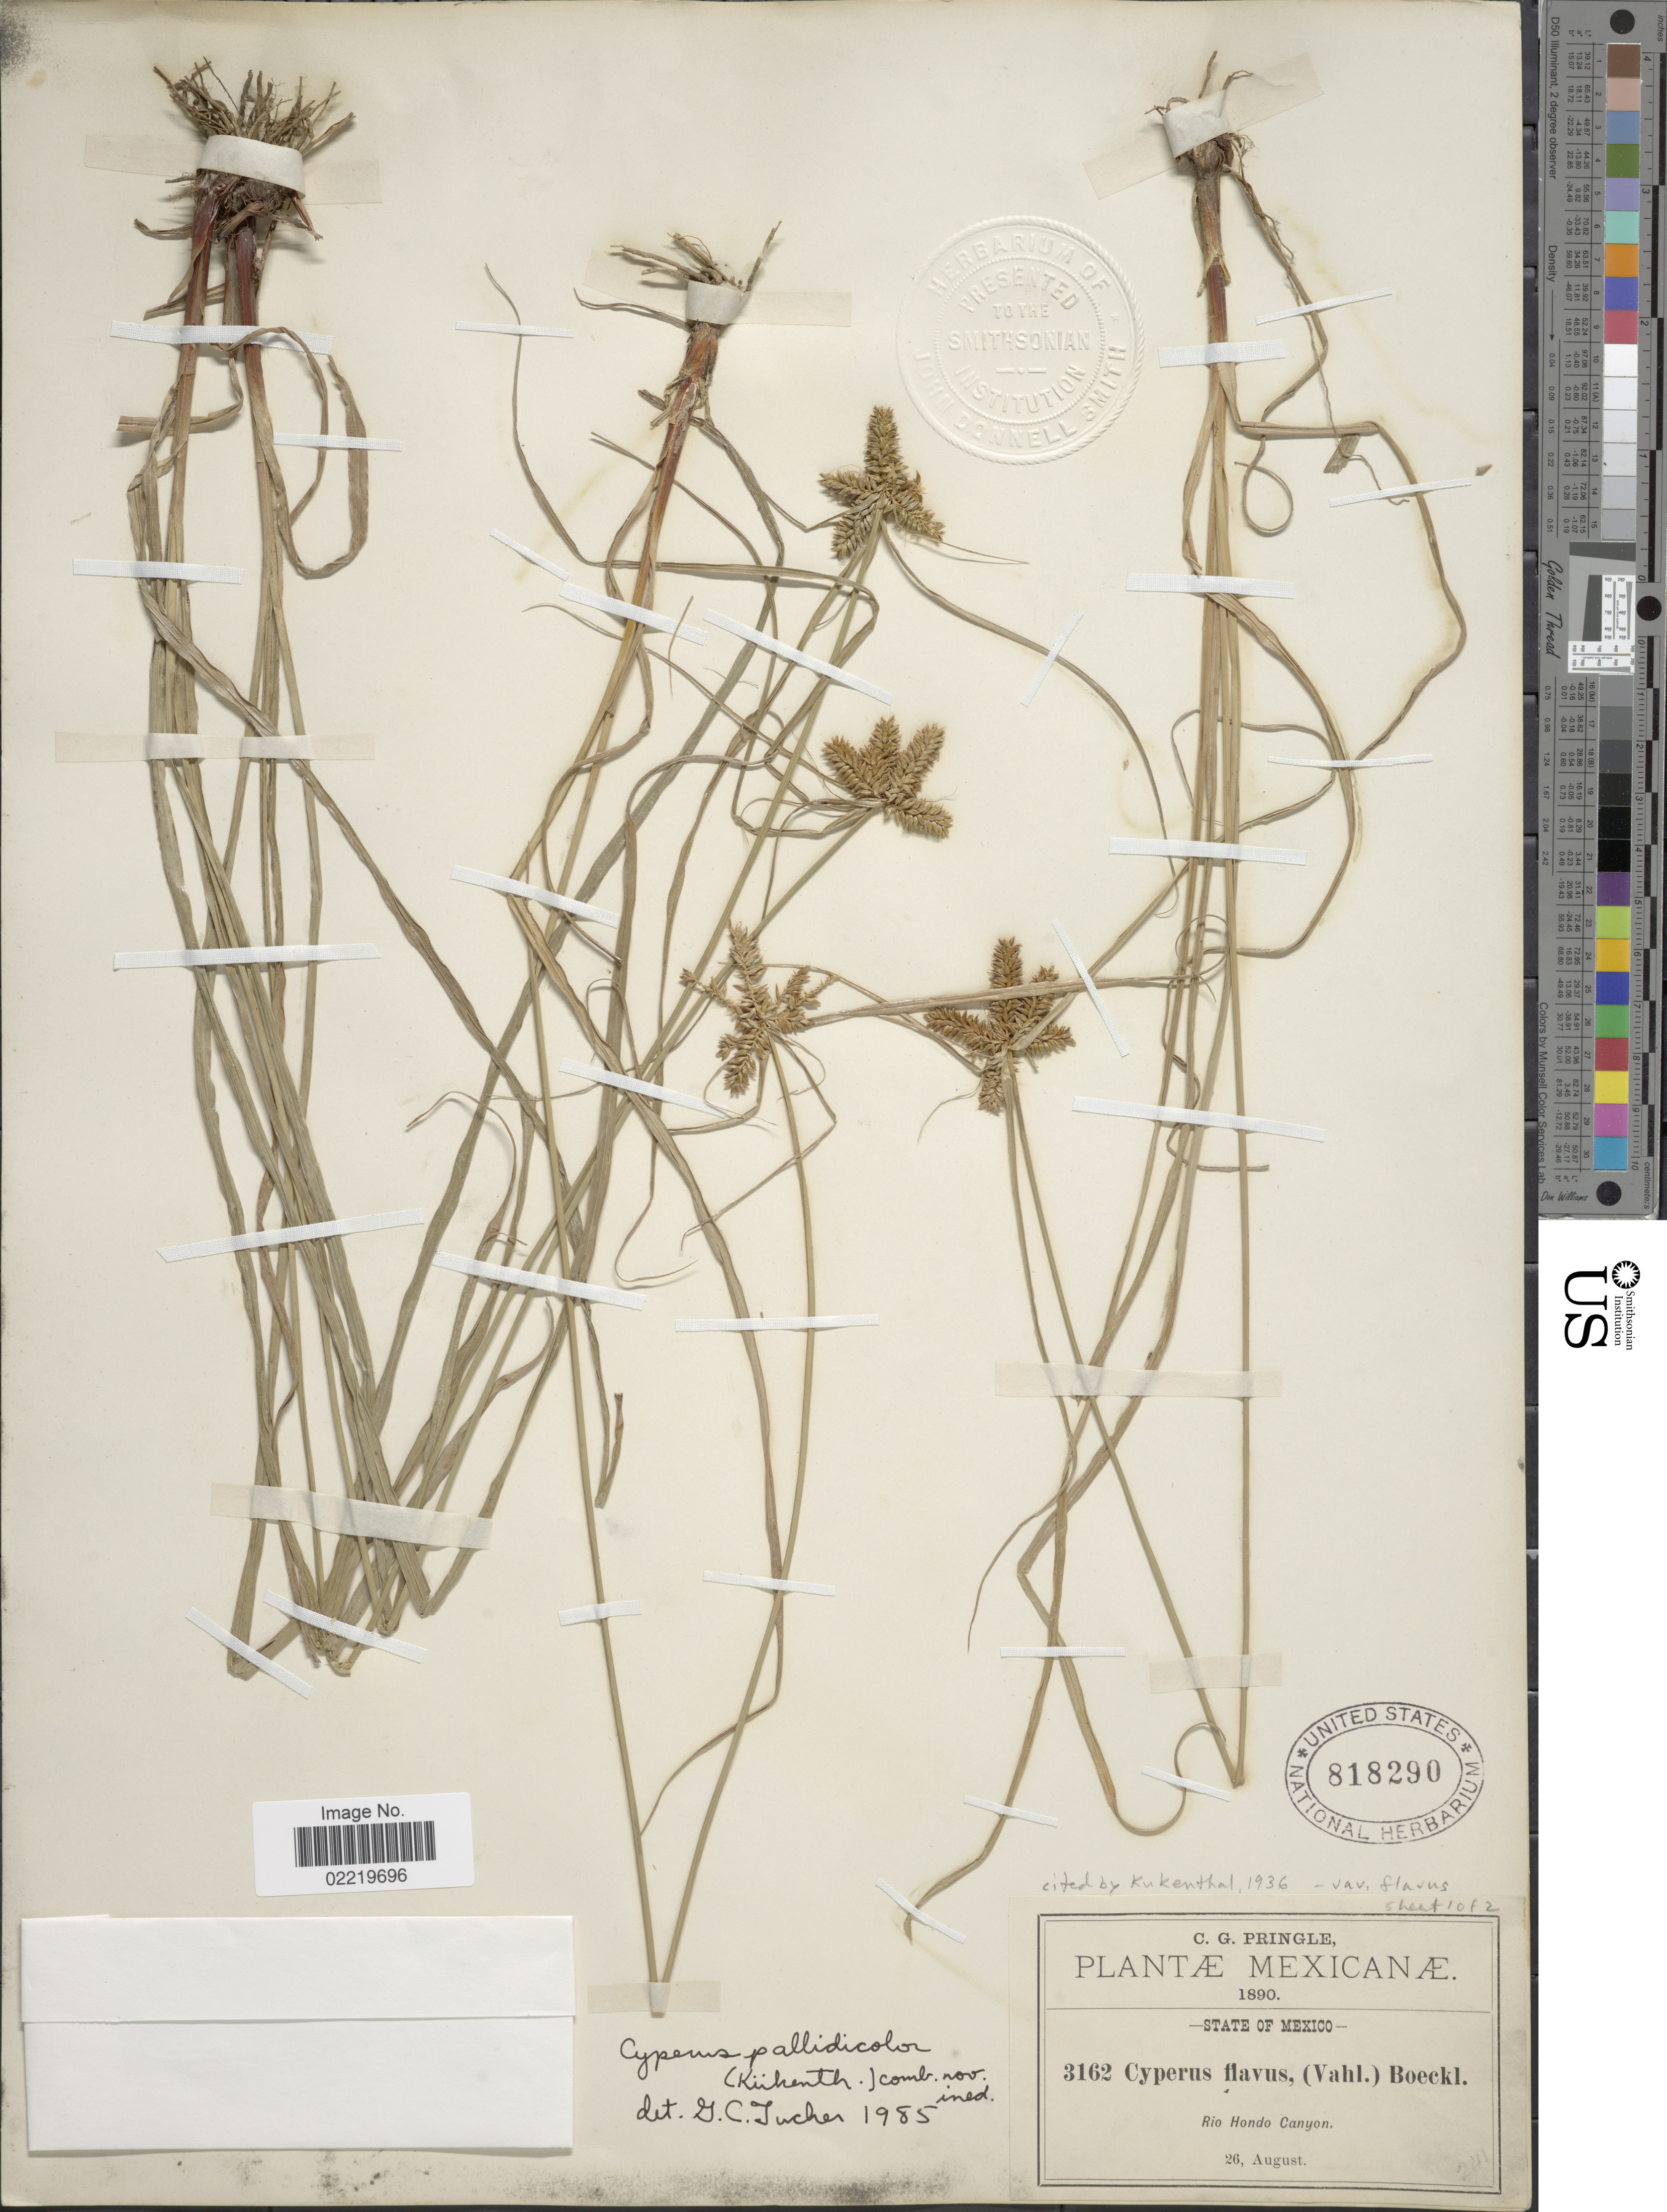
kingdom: Plantae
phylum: Tracheophyta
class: Liliopsida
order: Poales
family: Cyperaceae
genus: Cyperus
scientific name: Cyperus pallidicolor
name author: (Kük.) G.C. Tucker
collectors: C. G. Pringle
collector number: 3162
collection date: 1890-08-26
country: Mexico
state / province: México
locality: Rio Hondo Canyon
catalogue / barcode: US 818290